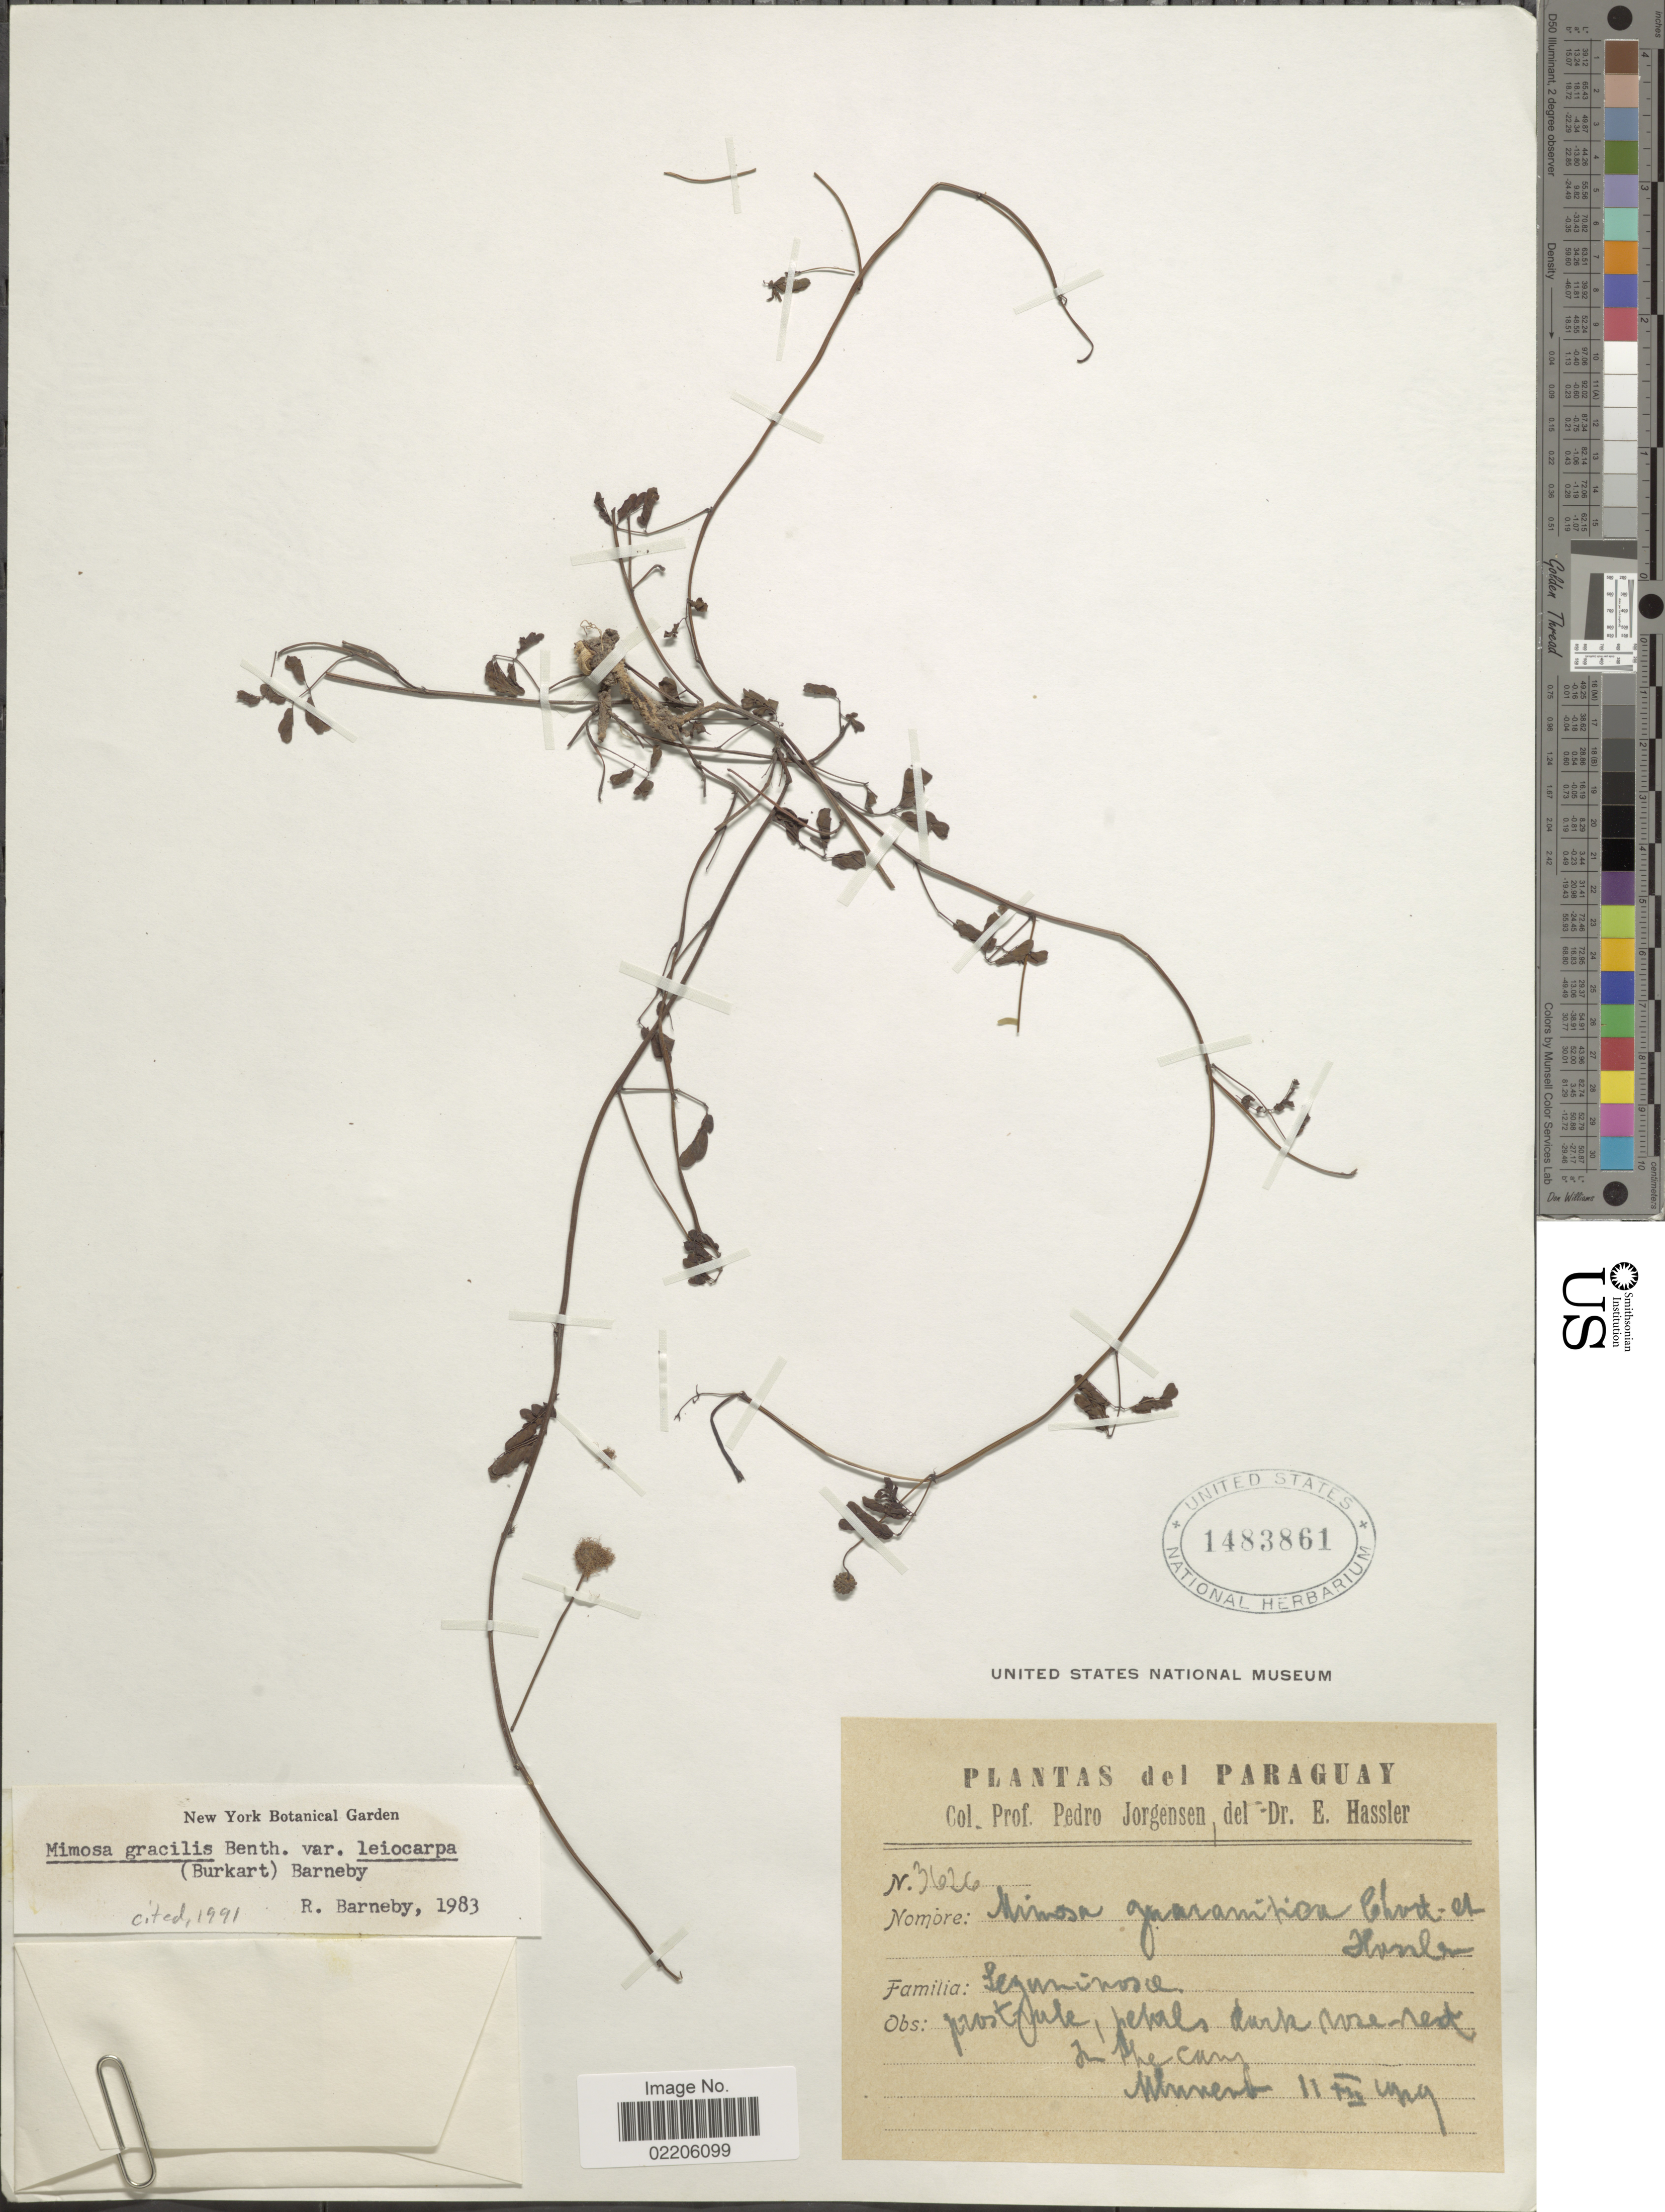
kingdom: Plantae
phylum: Tracheophyta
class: Magnoliopsida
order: Fabales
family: Fabaceae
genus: Mimosa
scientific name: Mimosa gracilis var. leiocarpa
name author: (Burkart) Barneby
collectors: P. Jörgensen & E. Hassler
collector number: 3626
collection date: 1929-02-11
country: Paraguay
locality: In the camp Mbuvevo [interpreted]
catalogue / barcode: US 1483861